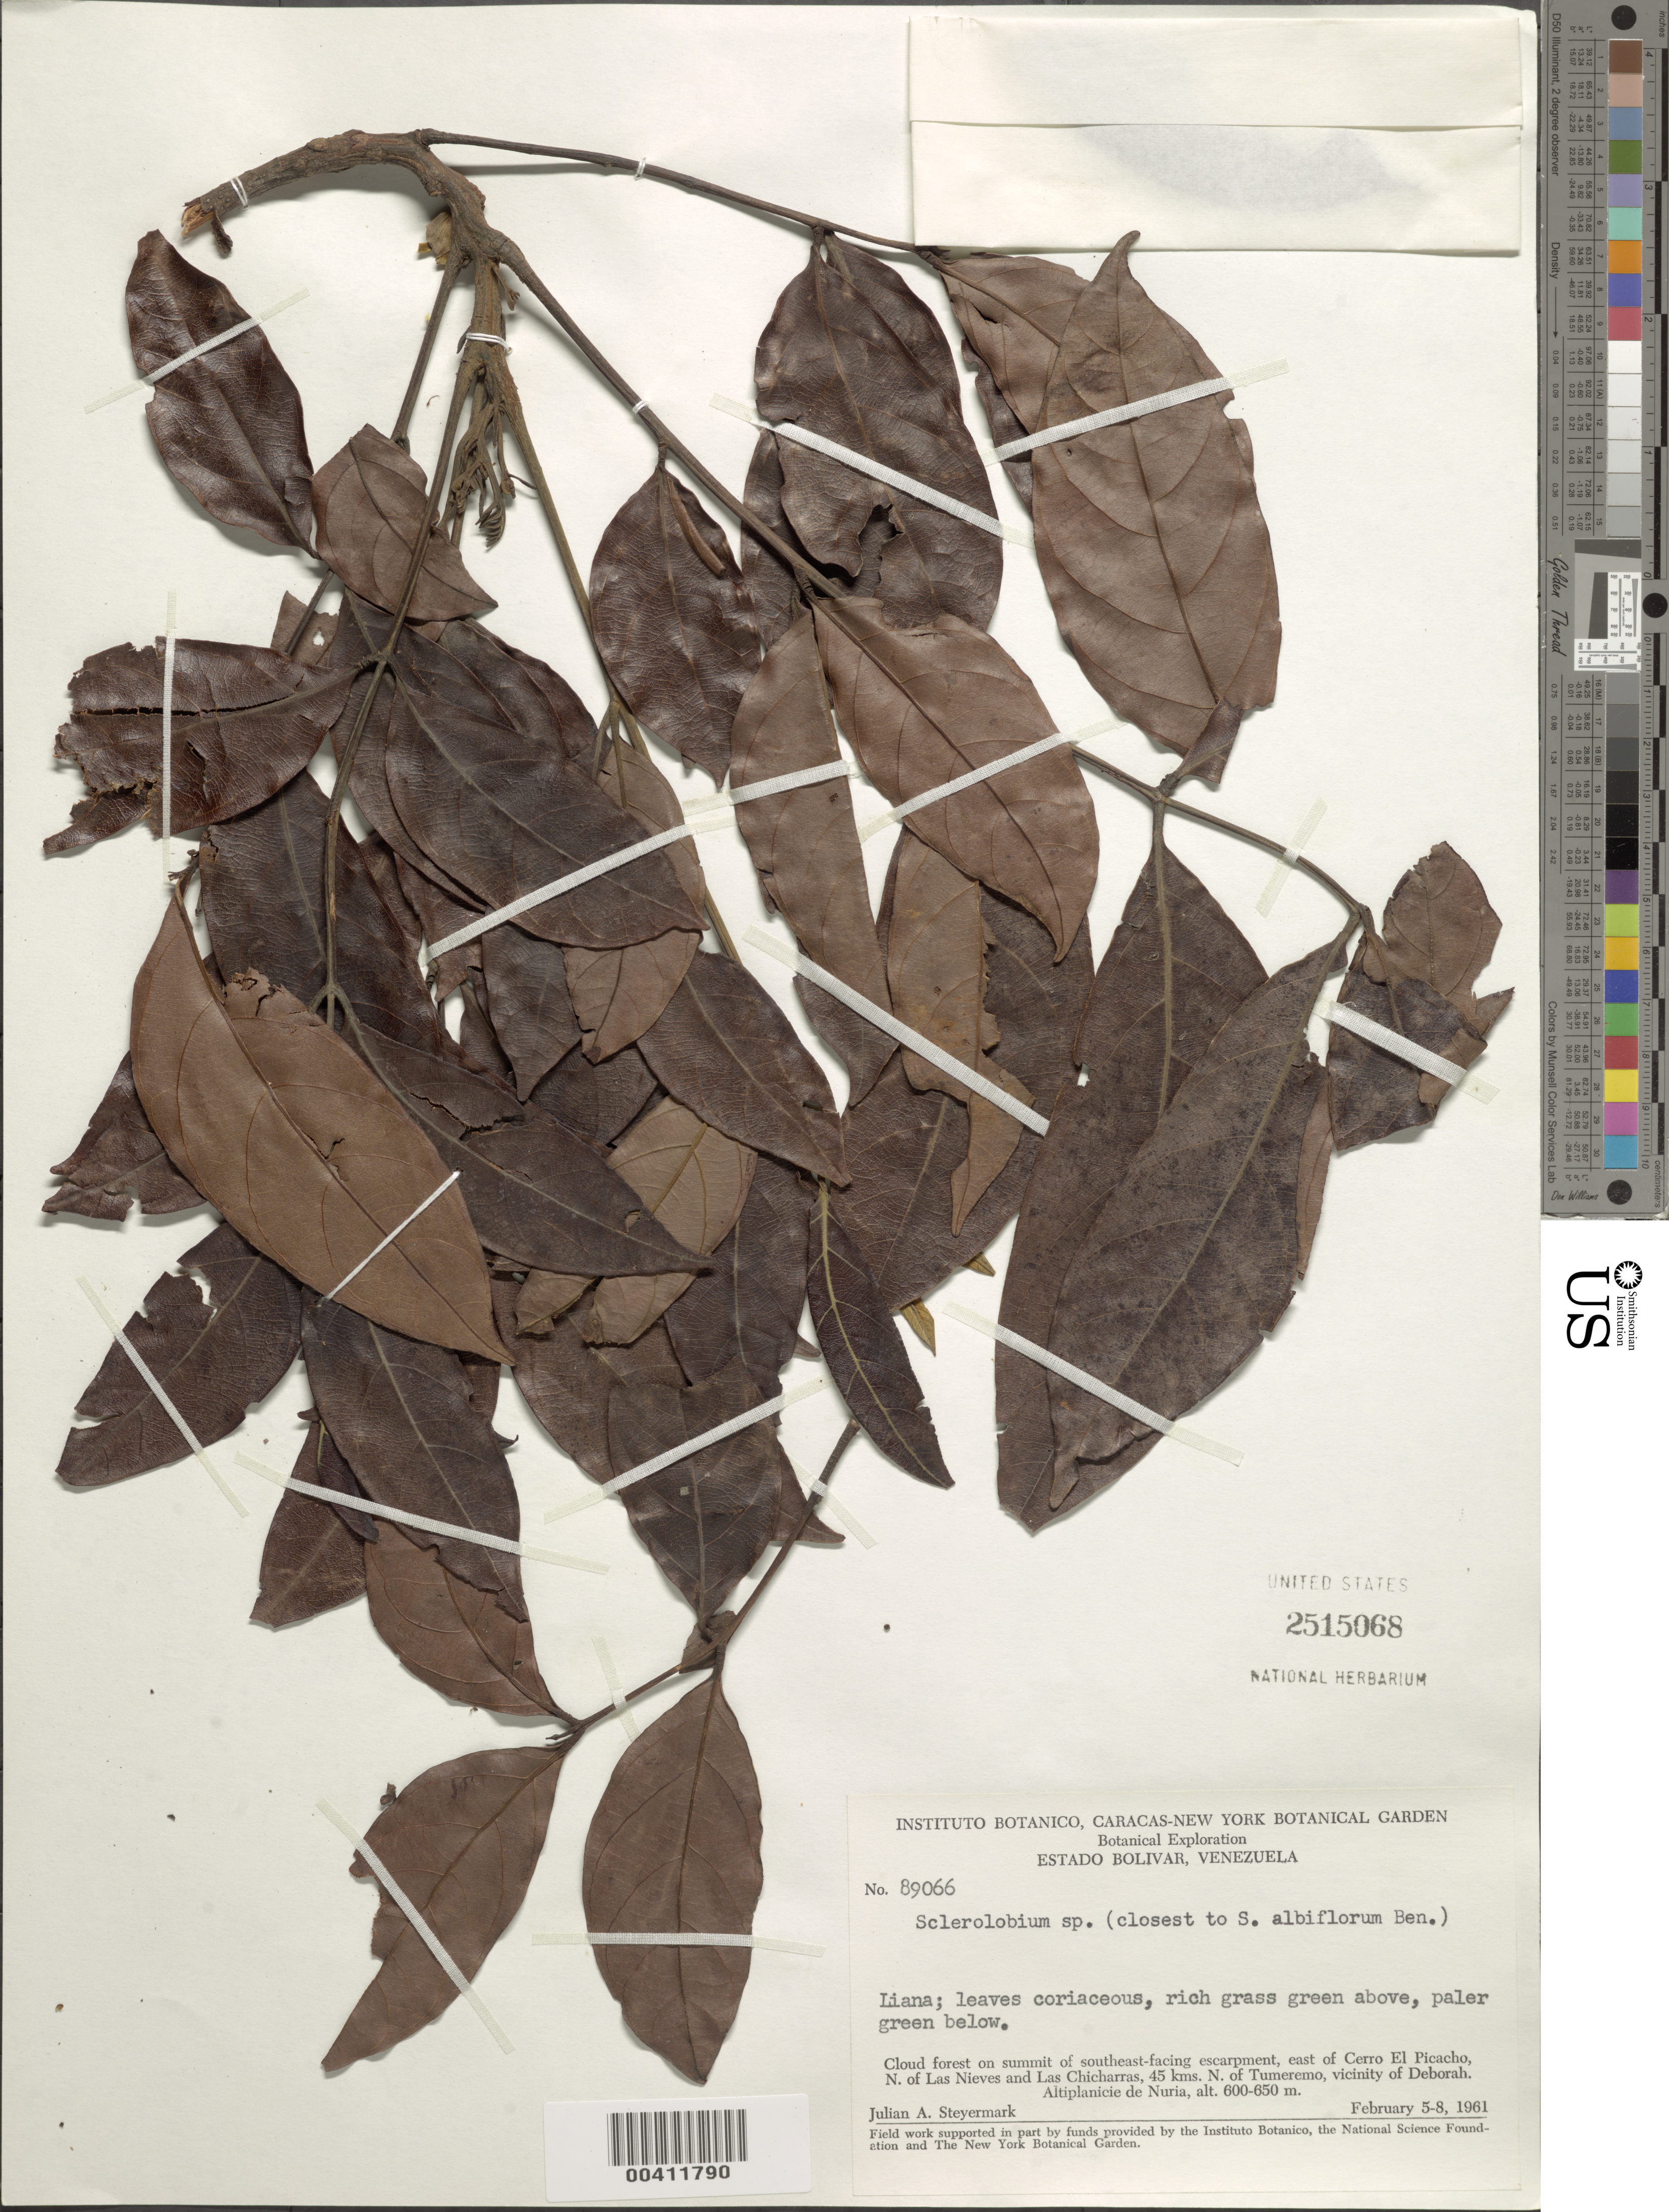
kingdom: Plantae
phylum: Tracheophyta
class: Magnoliopsida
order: Fabales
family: Fabaceae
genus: Tachigali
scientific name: Tachigali sp.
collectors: J. Steyermark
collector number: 89066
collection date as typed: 05 Feb 1961 to 08 Feb 1961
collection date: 1961-02-05/1961-02-08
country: Venezuela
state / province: Bolivar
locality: E of cerro el oicacho, n of las nieves and las chicharras, 45 km n of tumeremo, vicinity of deborah, altiplancie de nuria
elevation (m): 600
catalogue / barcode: US 2515068